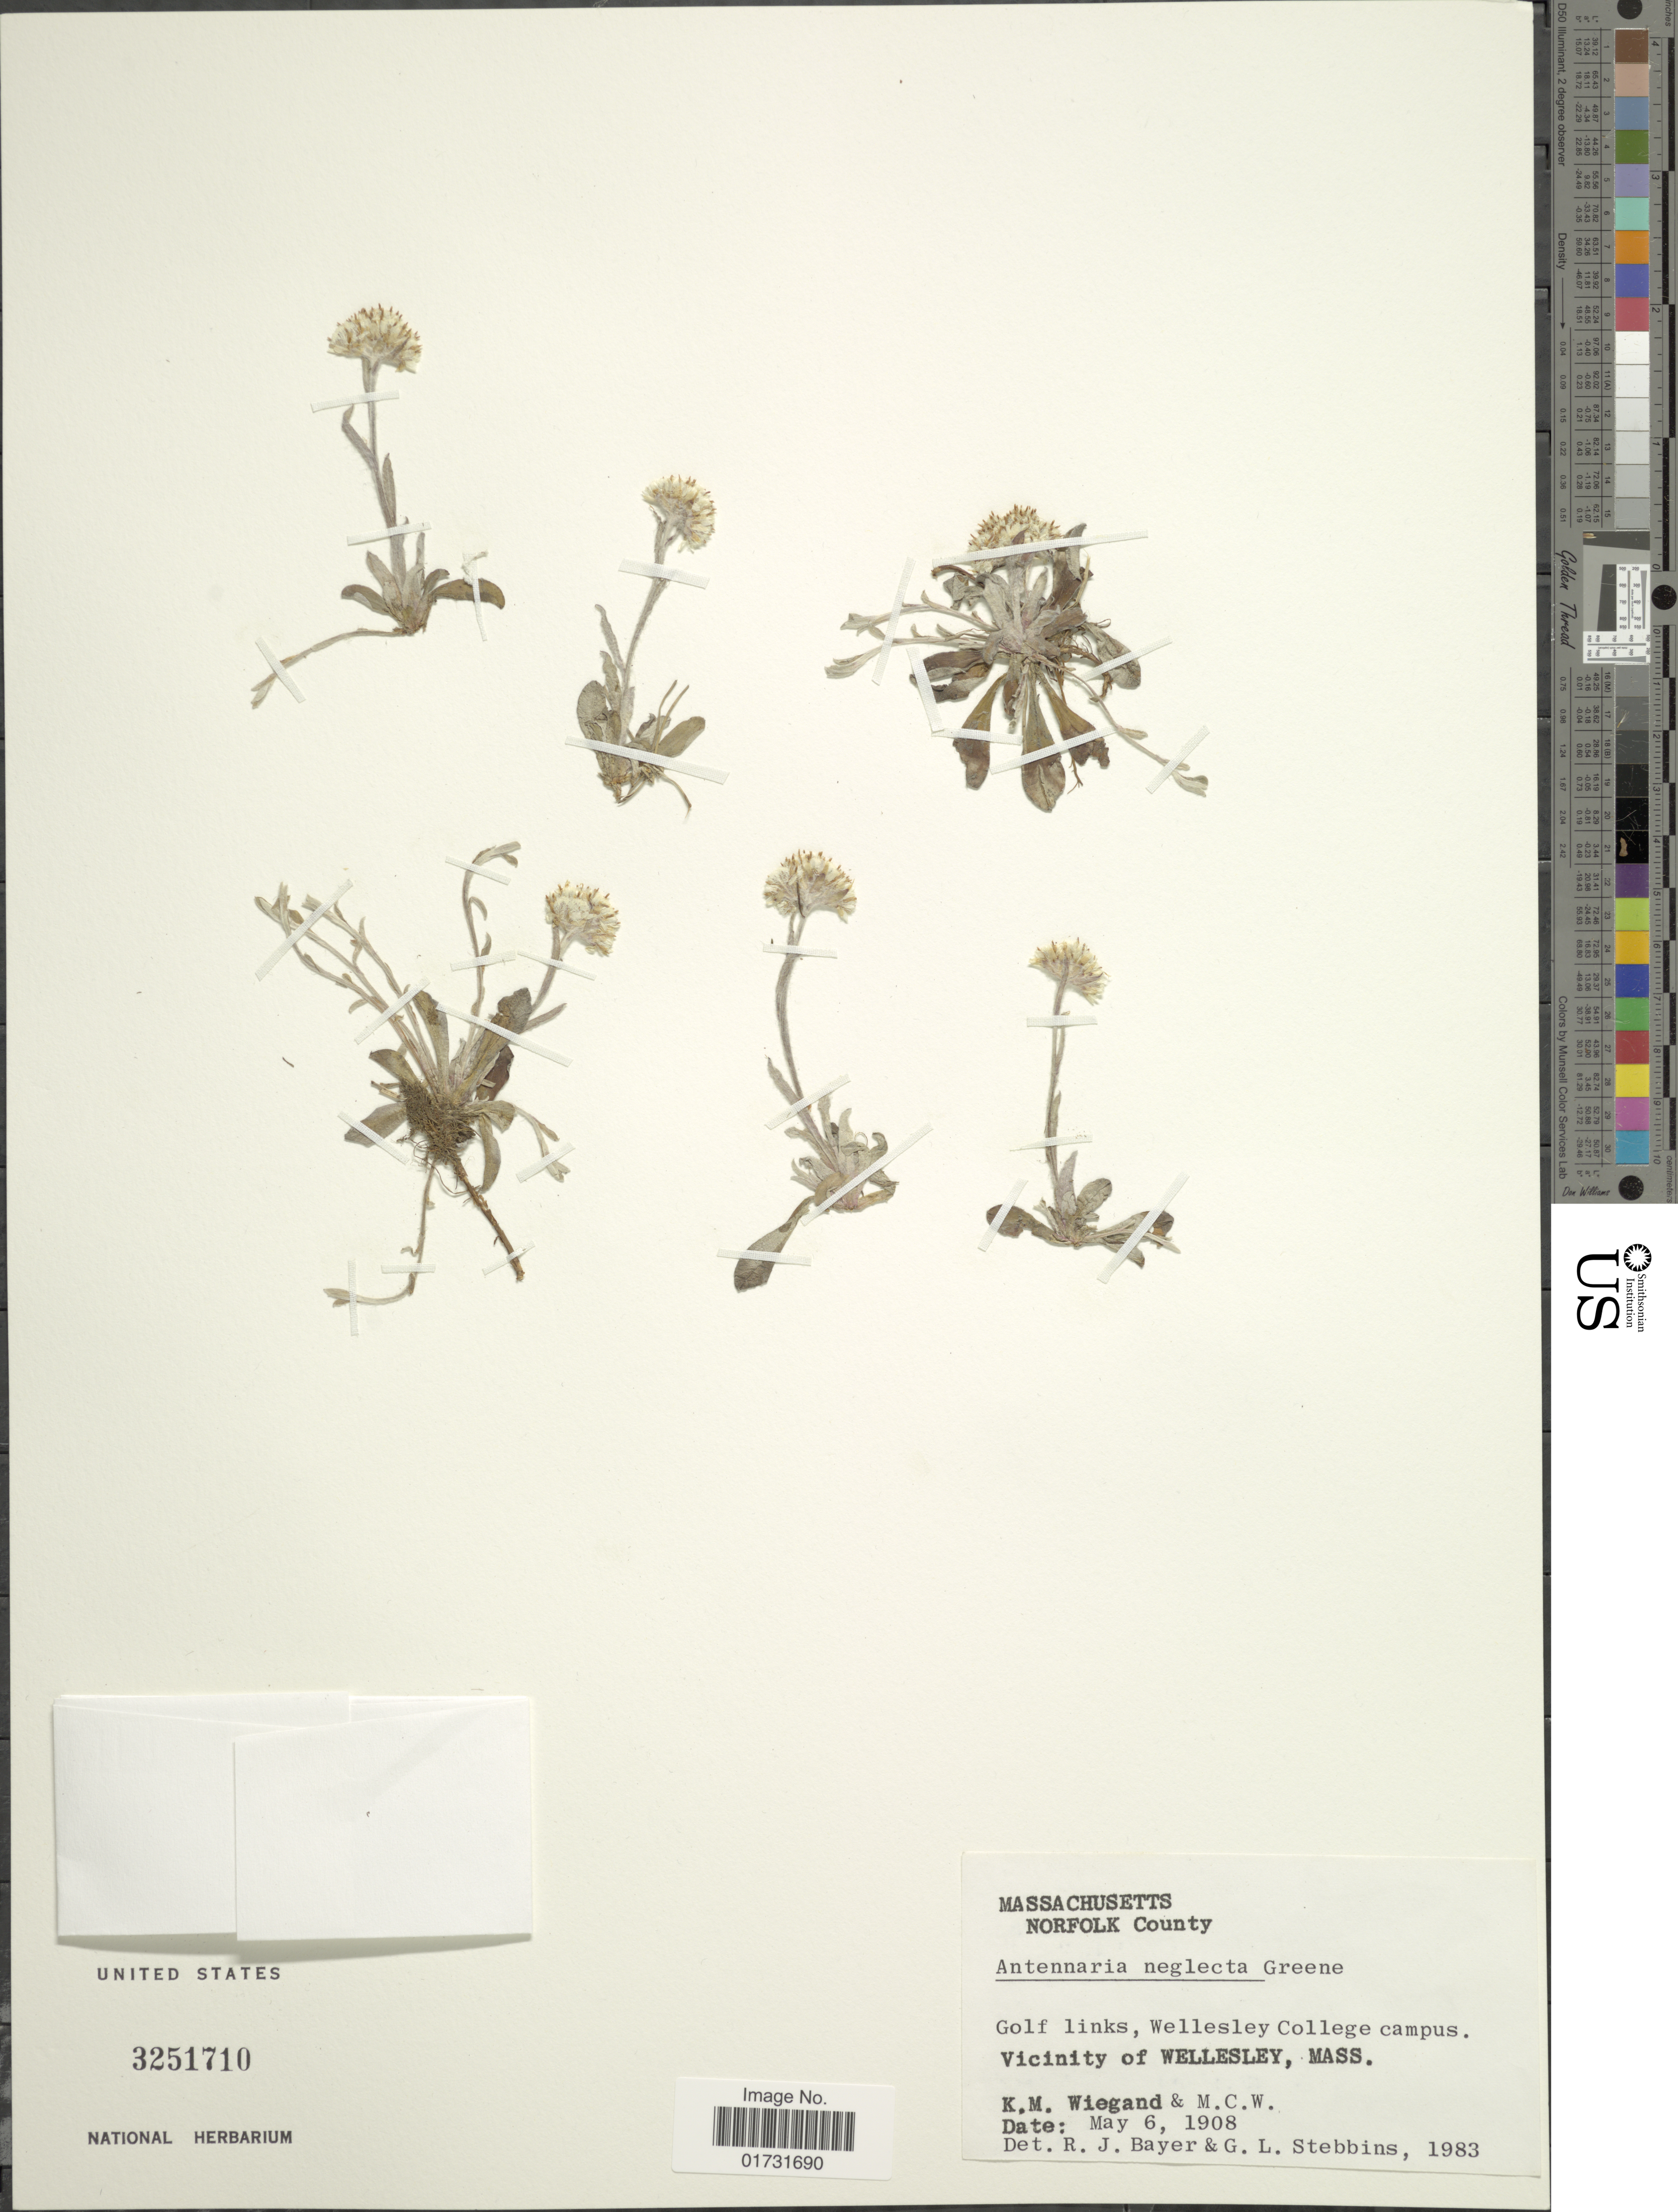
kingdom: Plantae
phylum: Tracheophyta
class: Magnoliopsida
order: Asterales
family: Asteraceae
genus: Antennaria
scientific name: Antennaria neglecta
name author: Greene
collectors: K. M. Wiegand & M. Wiegand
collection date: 1908-05-06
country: United States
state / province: Massachusetts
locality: Norfolk County. Golf links, Wellesley College campus. Vicinity of Wellesley [unsure placement]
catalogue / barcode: US 3251710